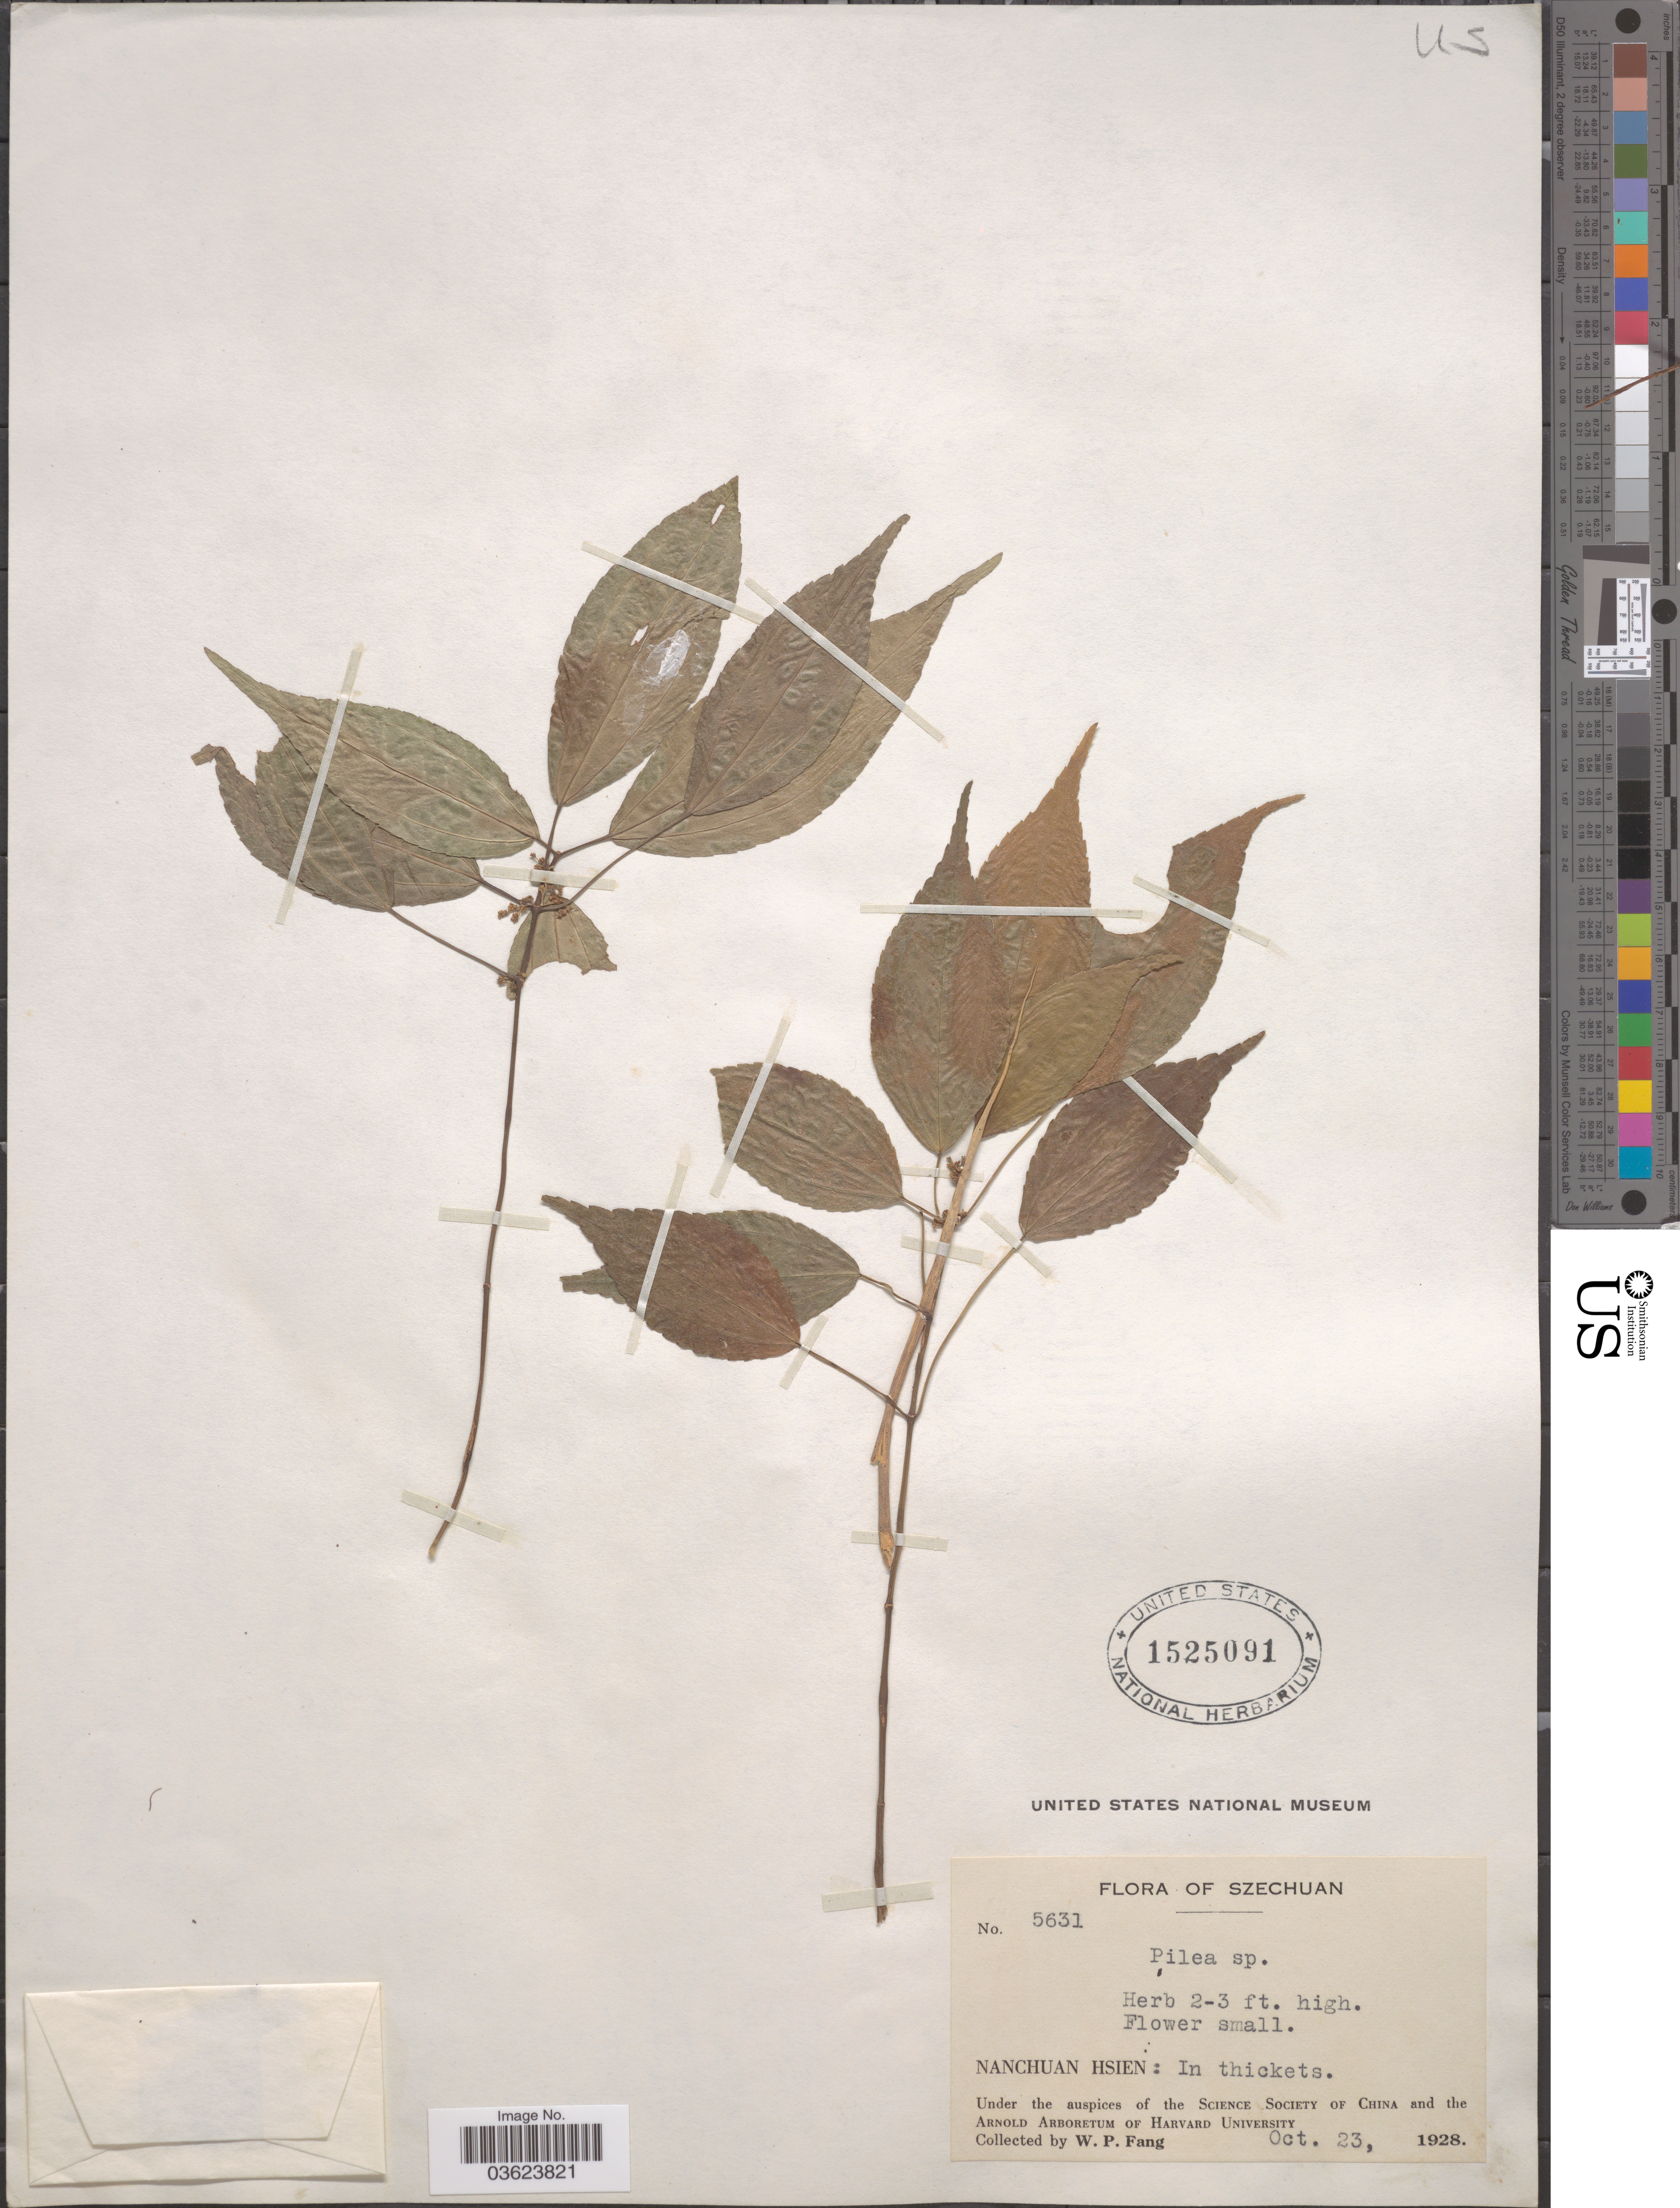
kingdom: Plantae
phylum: Tracheophyta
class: Magnoliopsida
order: Rosales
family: Urticaceae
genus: Pilea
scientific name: Pilea sp.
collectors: W. P. Fang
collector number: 5631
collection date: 1928-10-23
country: China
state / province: Sichuan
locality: Szechuan. Nanchuan Hsien: In thickets.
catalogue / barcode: US 1525091